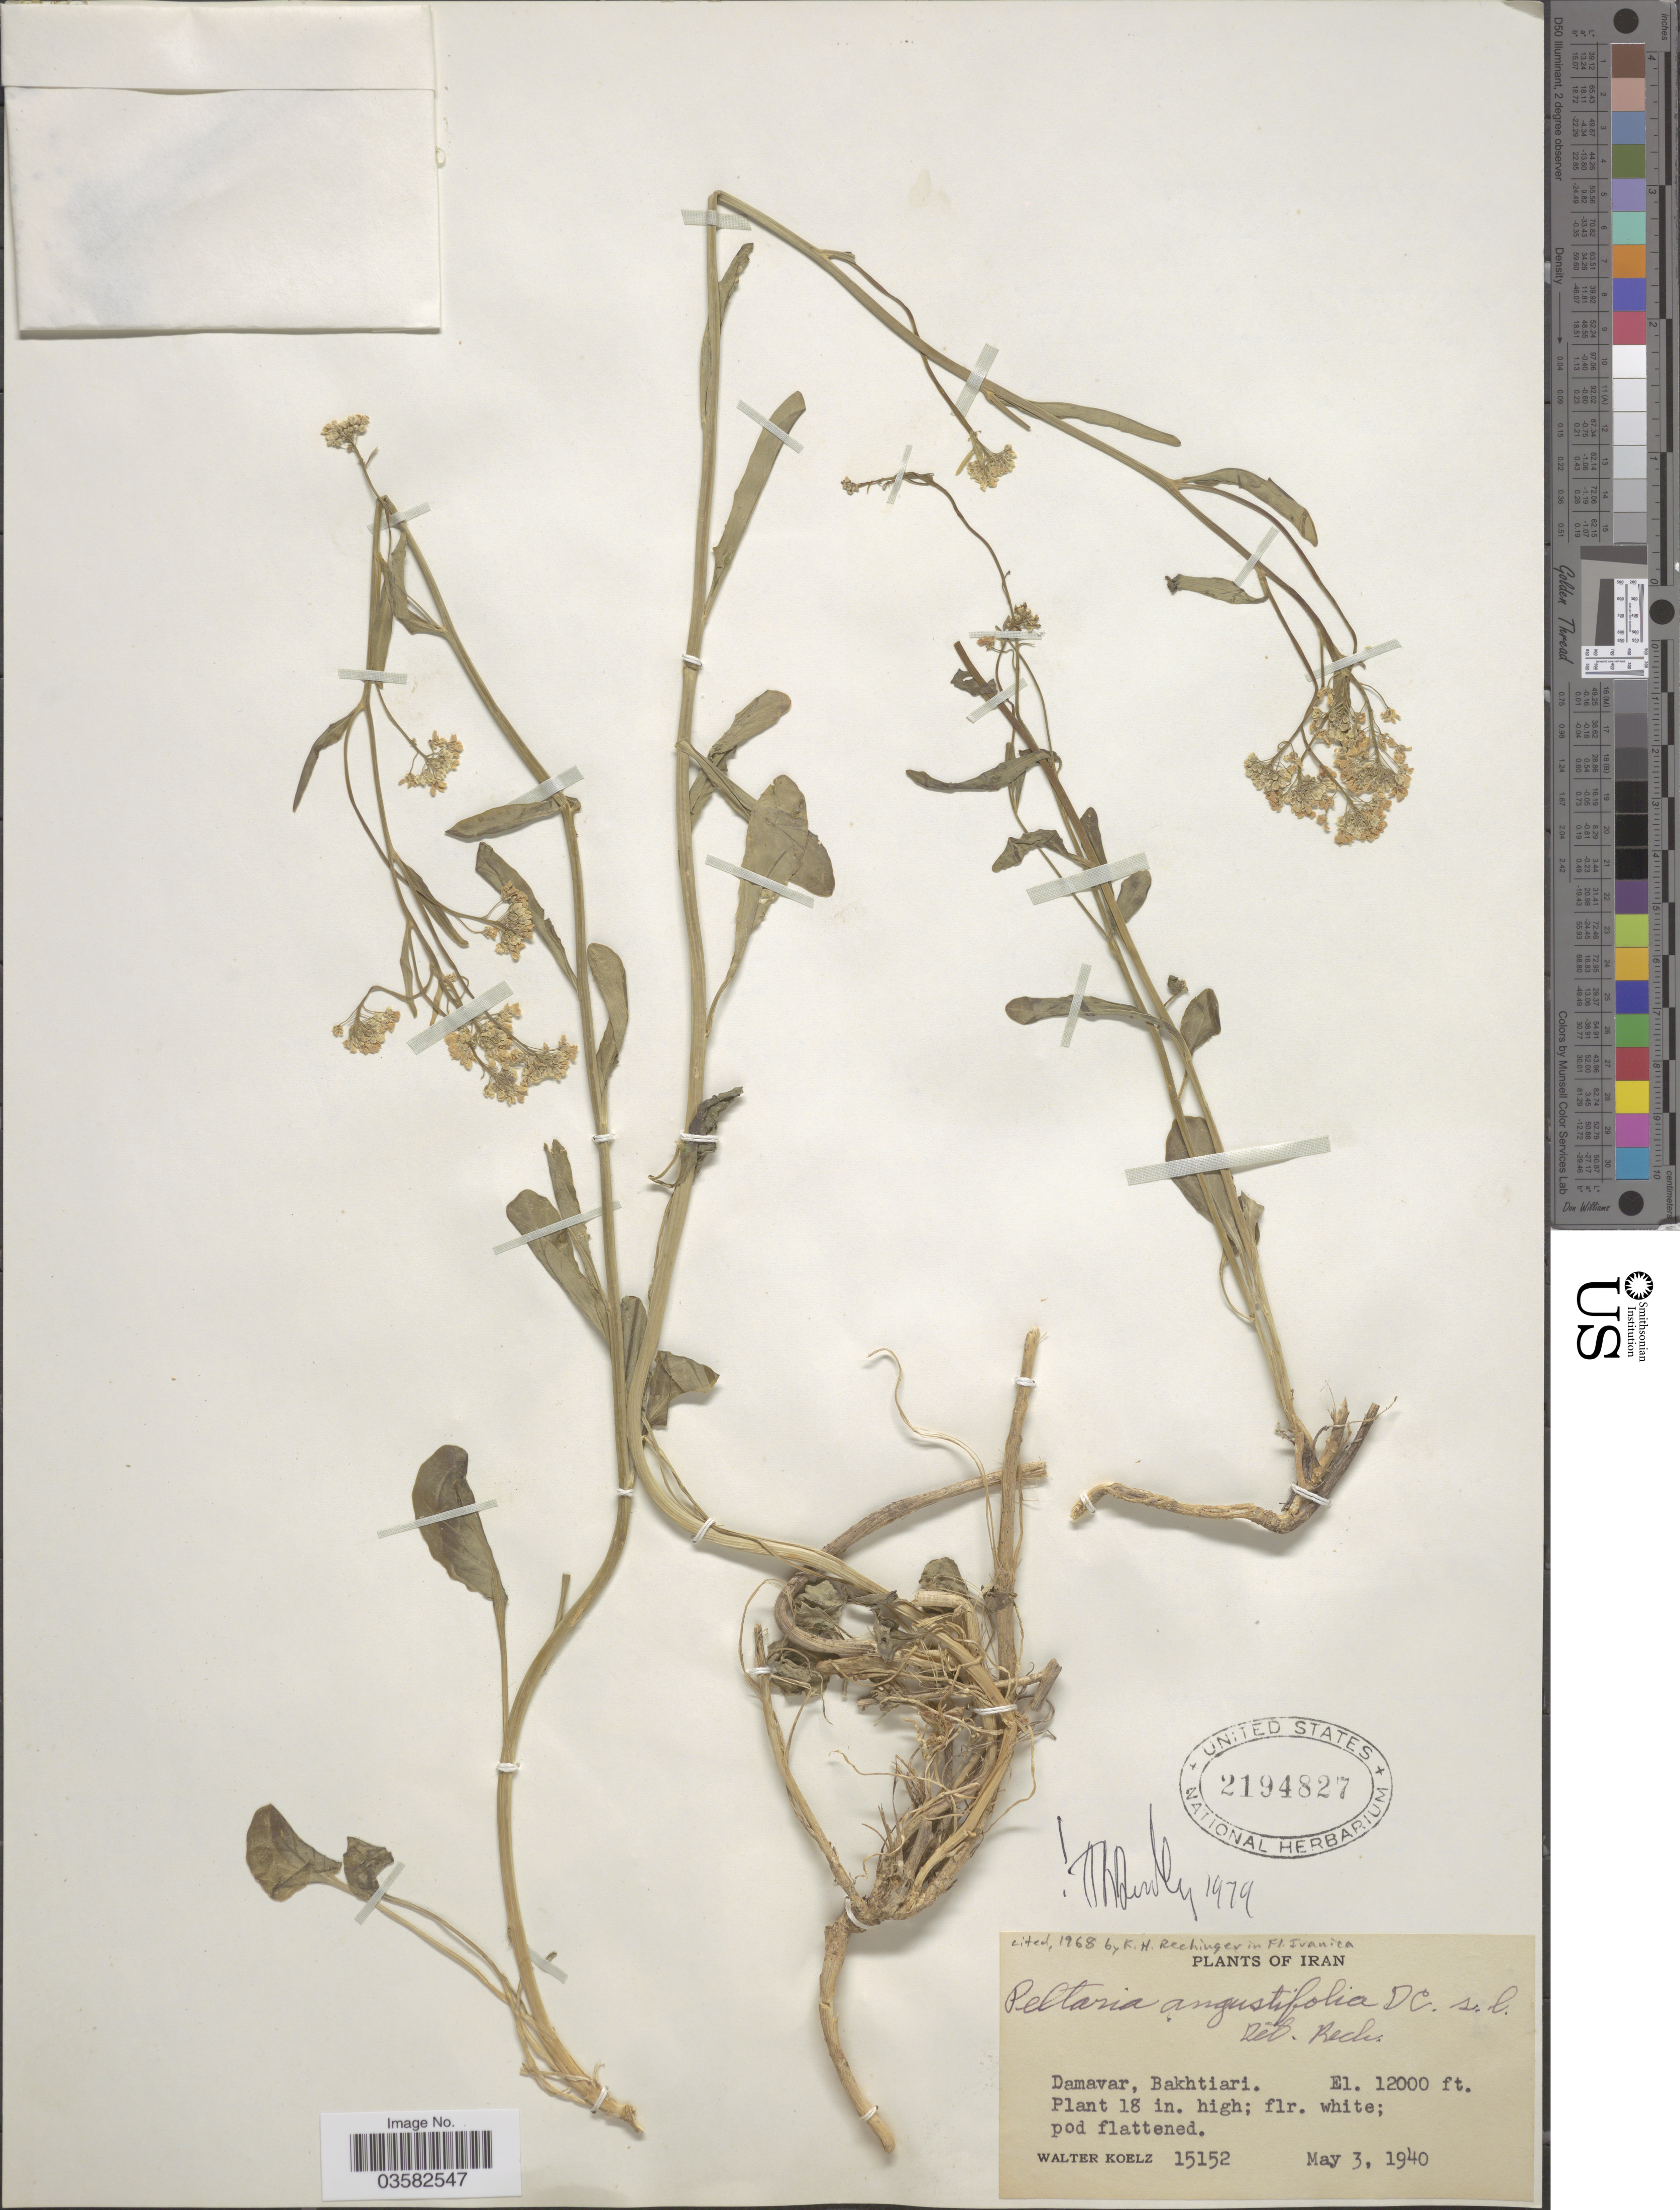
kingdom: Plantae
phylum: Tracheophyta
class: Magnoliopsida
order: Brassicales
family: Brassicaceae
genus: Peltaria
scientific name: Peltaria angustifolia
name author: DC.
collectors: W. N. Koelz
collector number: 15152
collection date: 1940-05-03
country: Iran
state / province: Chahar Mahaal and Bakhtiari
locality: Damavar, Bakhtiari.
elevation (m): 3658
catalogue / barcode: US 2194827